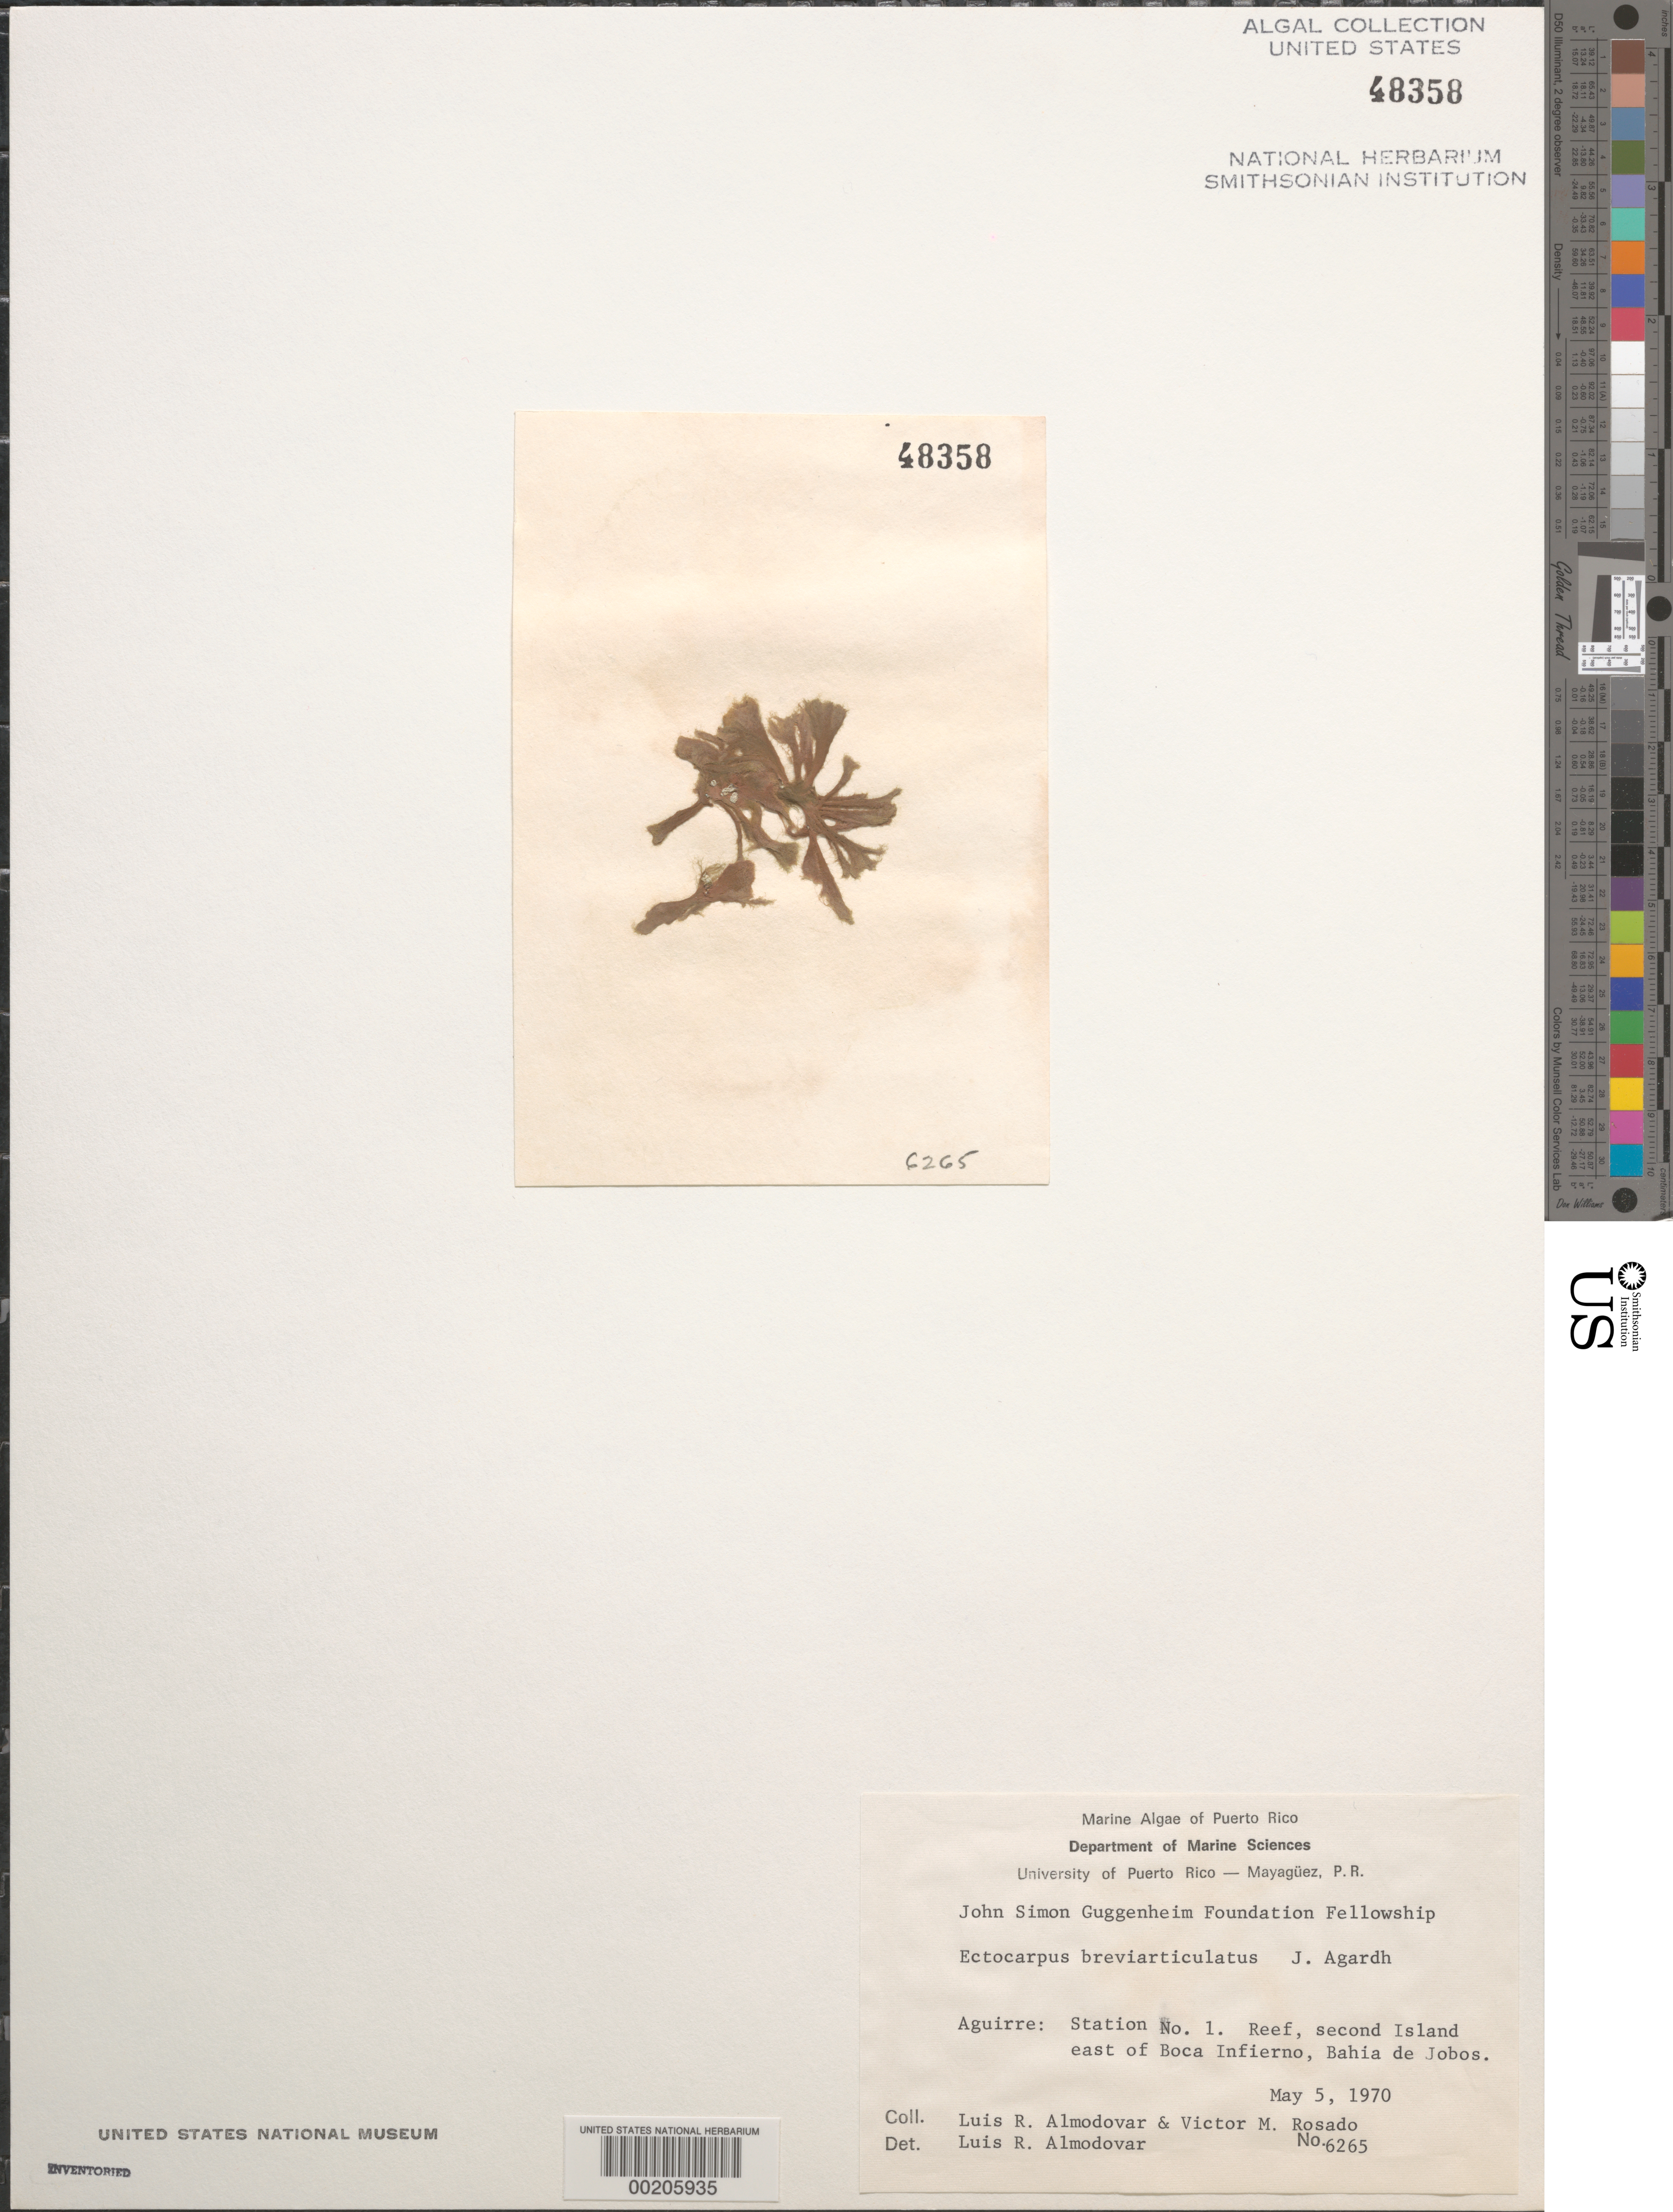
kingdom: Chromista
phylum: Ochrophyta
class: Phaeophyceae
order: Scytothamnales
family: Asteronemataceae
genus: Asteronema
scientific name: Asteronema breviarticulatum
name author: (J. Agardh) Ouriques & Bouzon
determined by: Algae name updating Project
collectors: L. Almodovar & V. Rosado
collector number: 6265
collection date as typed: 05 May 1970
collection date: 1970-05-05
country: Puerto Rico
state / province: Guayama / Salinas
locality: Aguirre, Bahia de jobos, 2nd island east of boca infierno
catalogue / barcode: US 48358